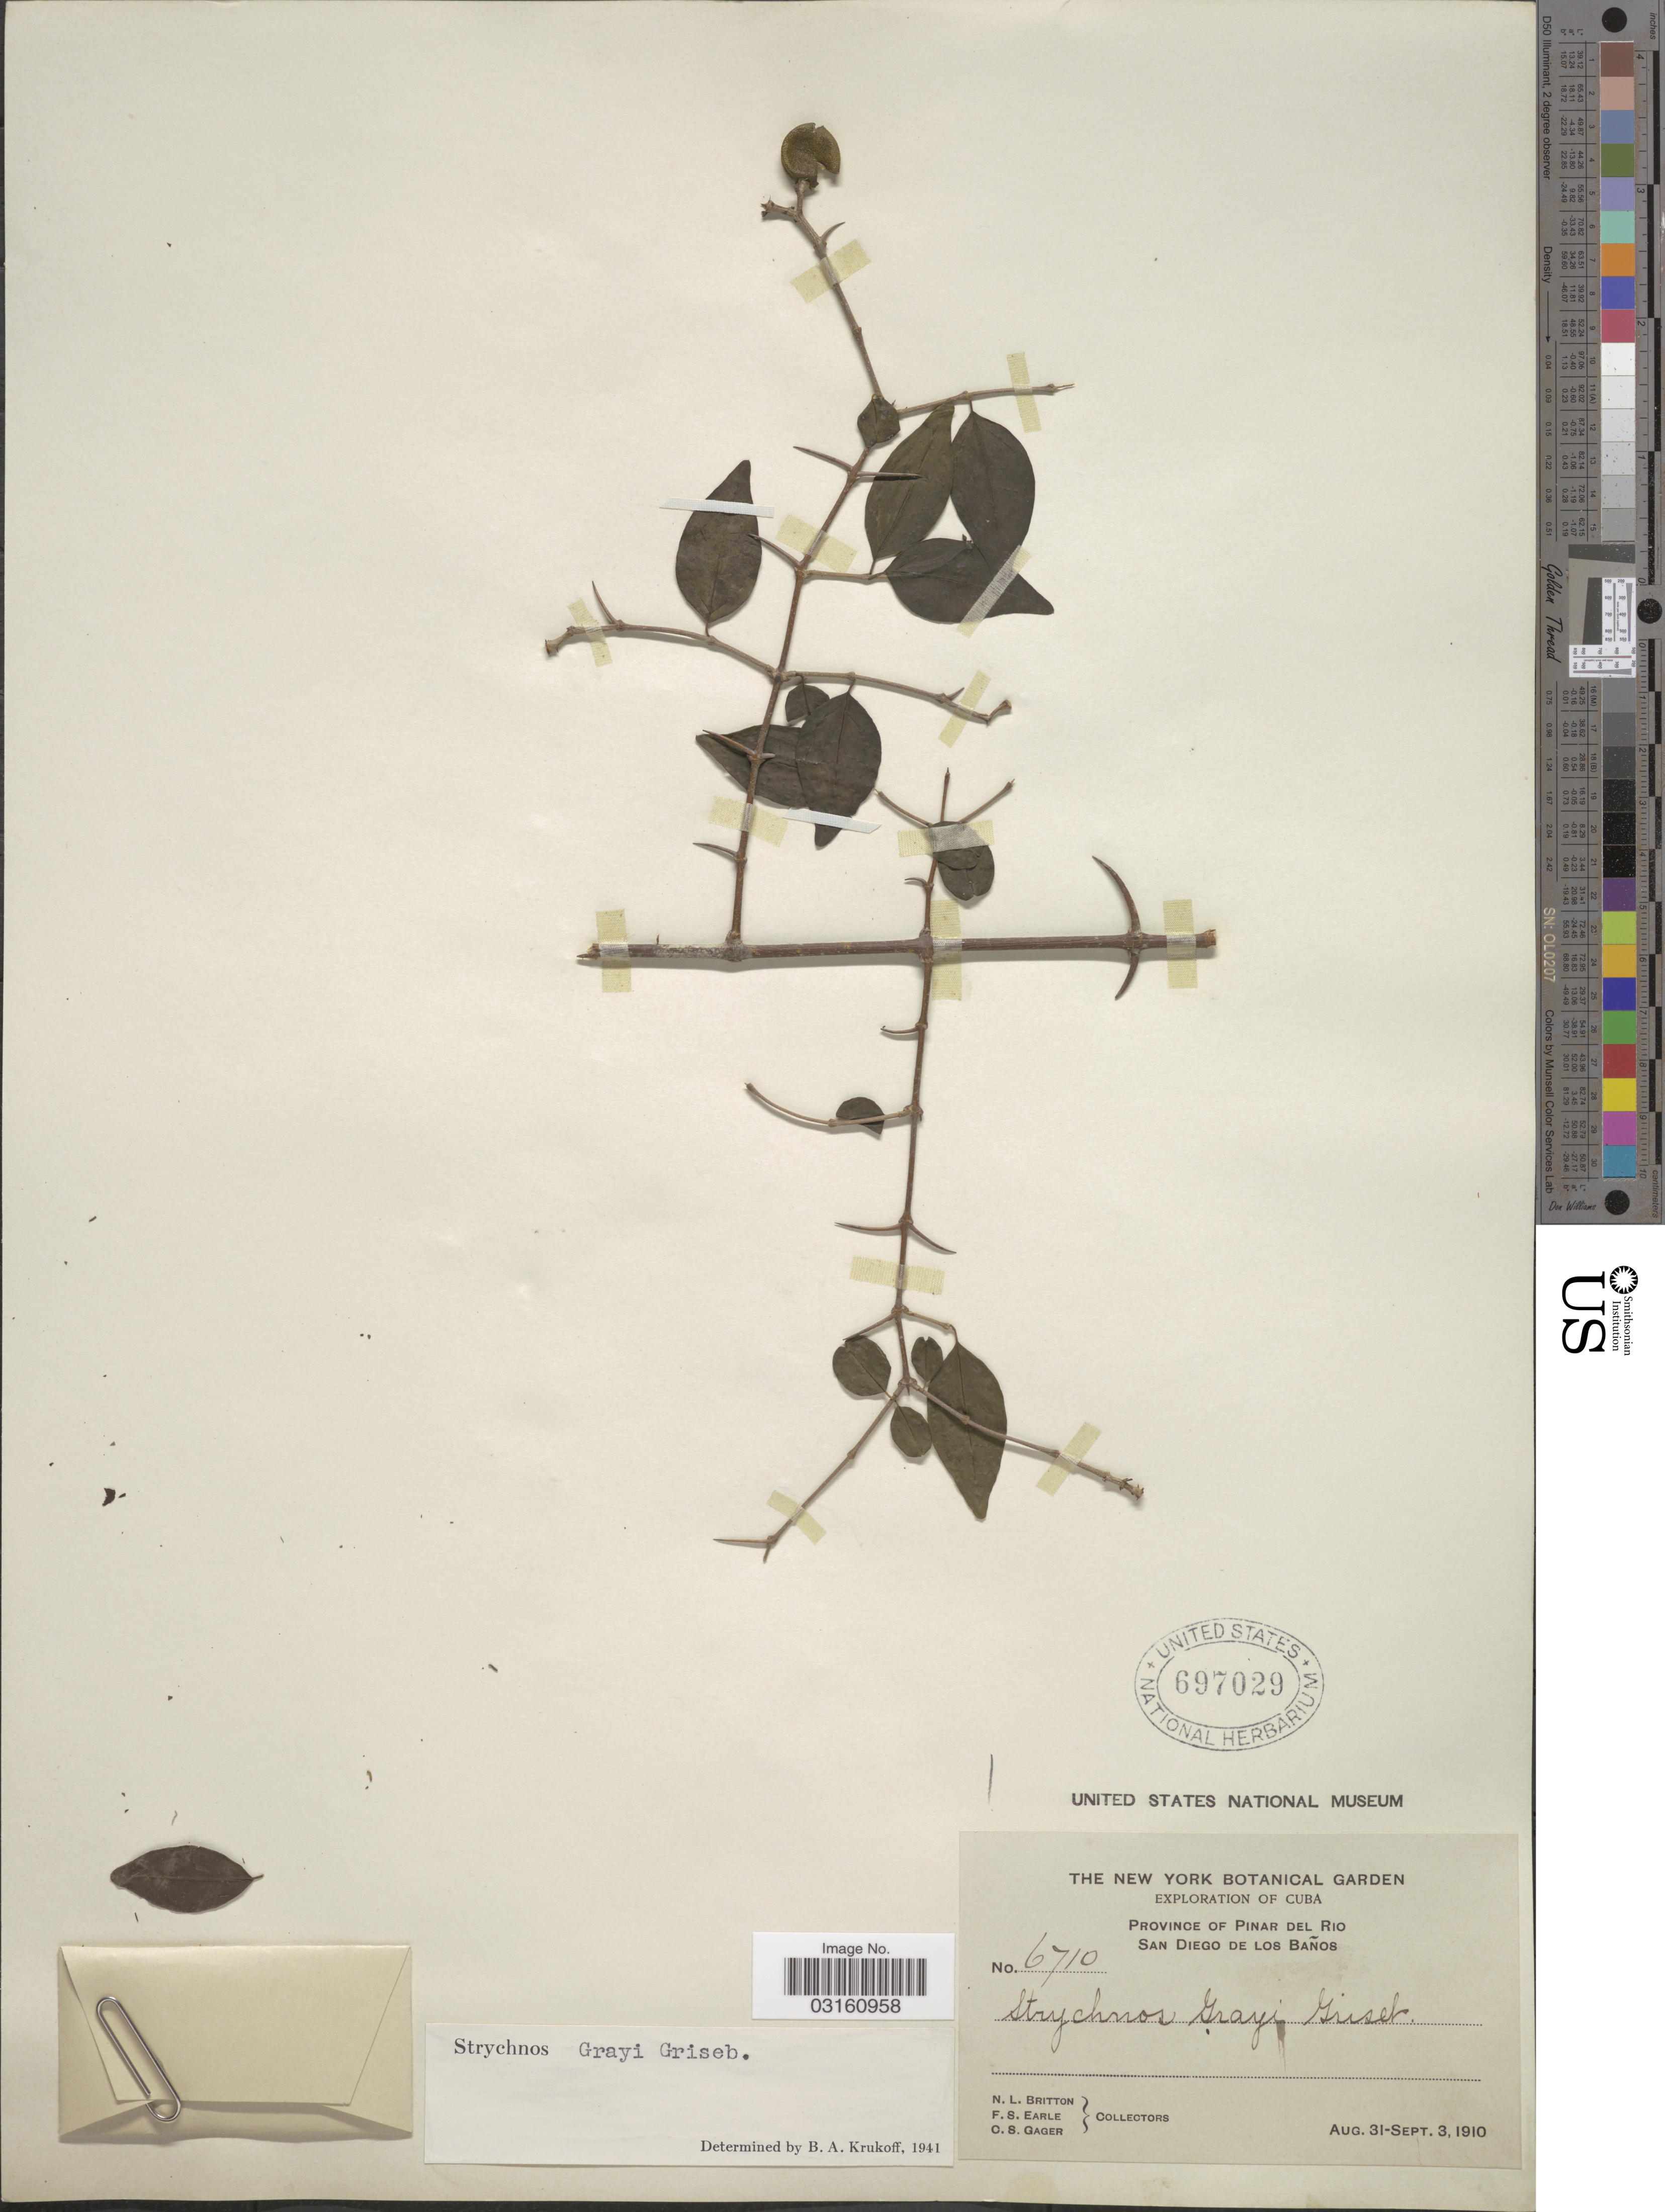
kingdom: Plantae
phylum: Tracheophyta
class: Magnoliopsida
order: Gentianales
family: Loganiaceae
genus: Strychnos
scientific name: Strychnos grayi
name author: Griseb.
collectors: N. Britton, F. S. Earle & C. Gager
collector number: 6710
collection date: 1910-08-31/1910-09-03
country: Cuba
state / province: Pinar del Río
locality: San Diego de Los Baños.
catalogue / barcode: US 697029